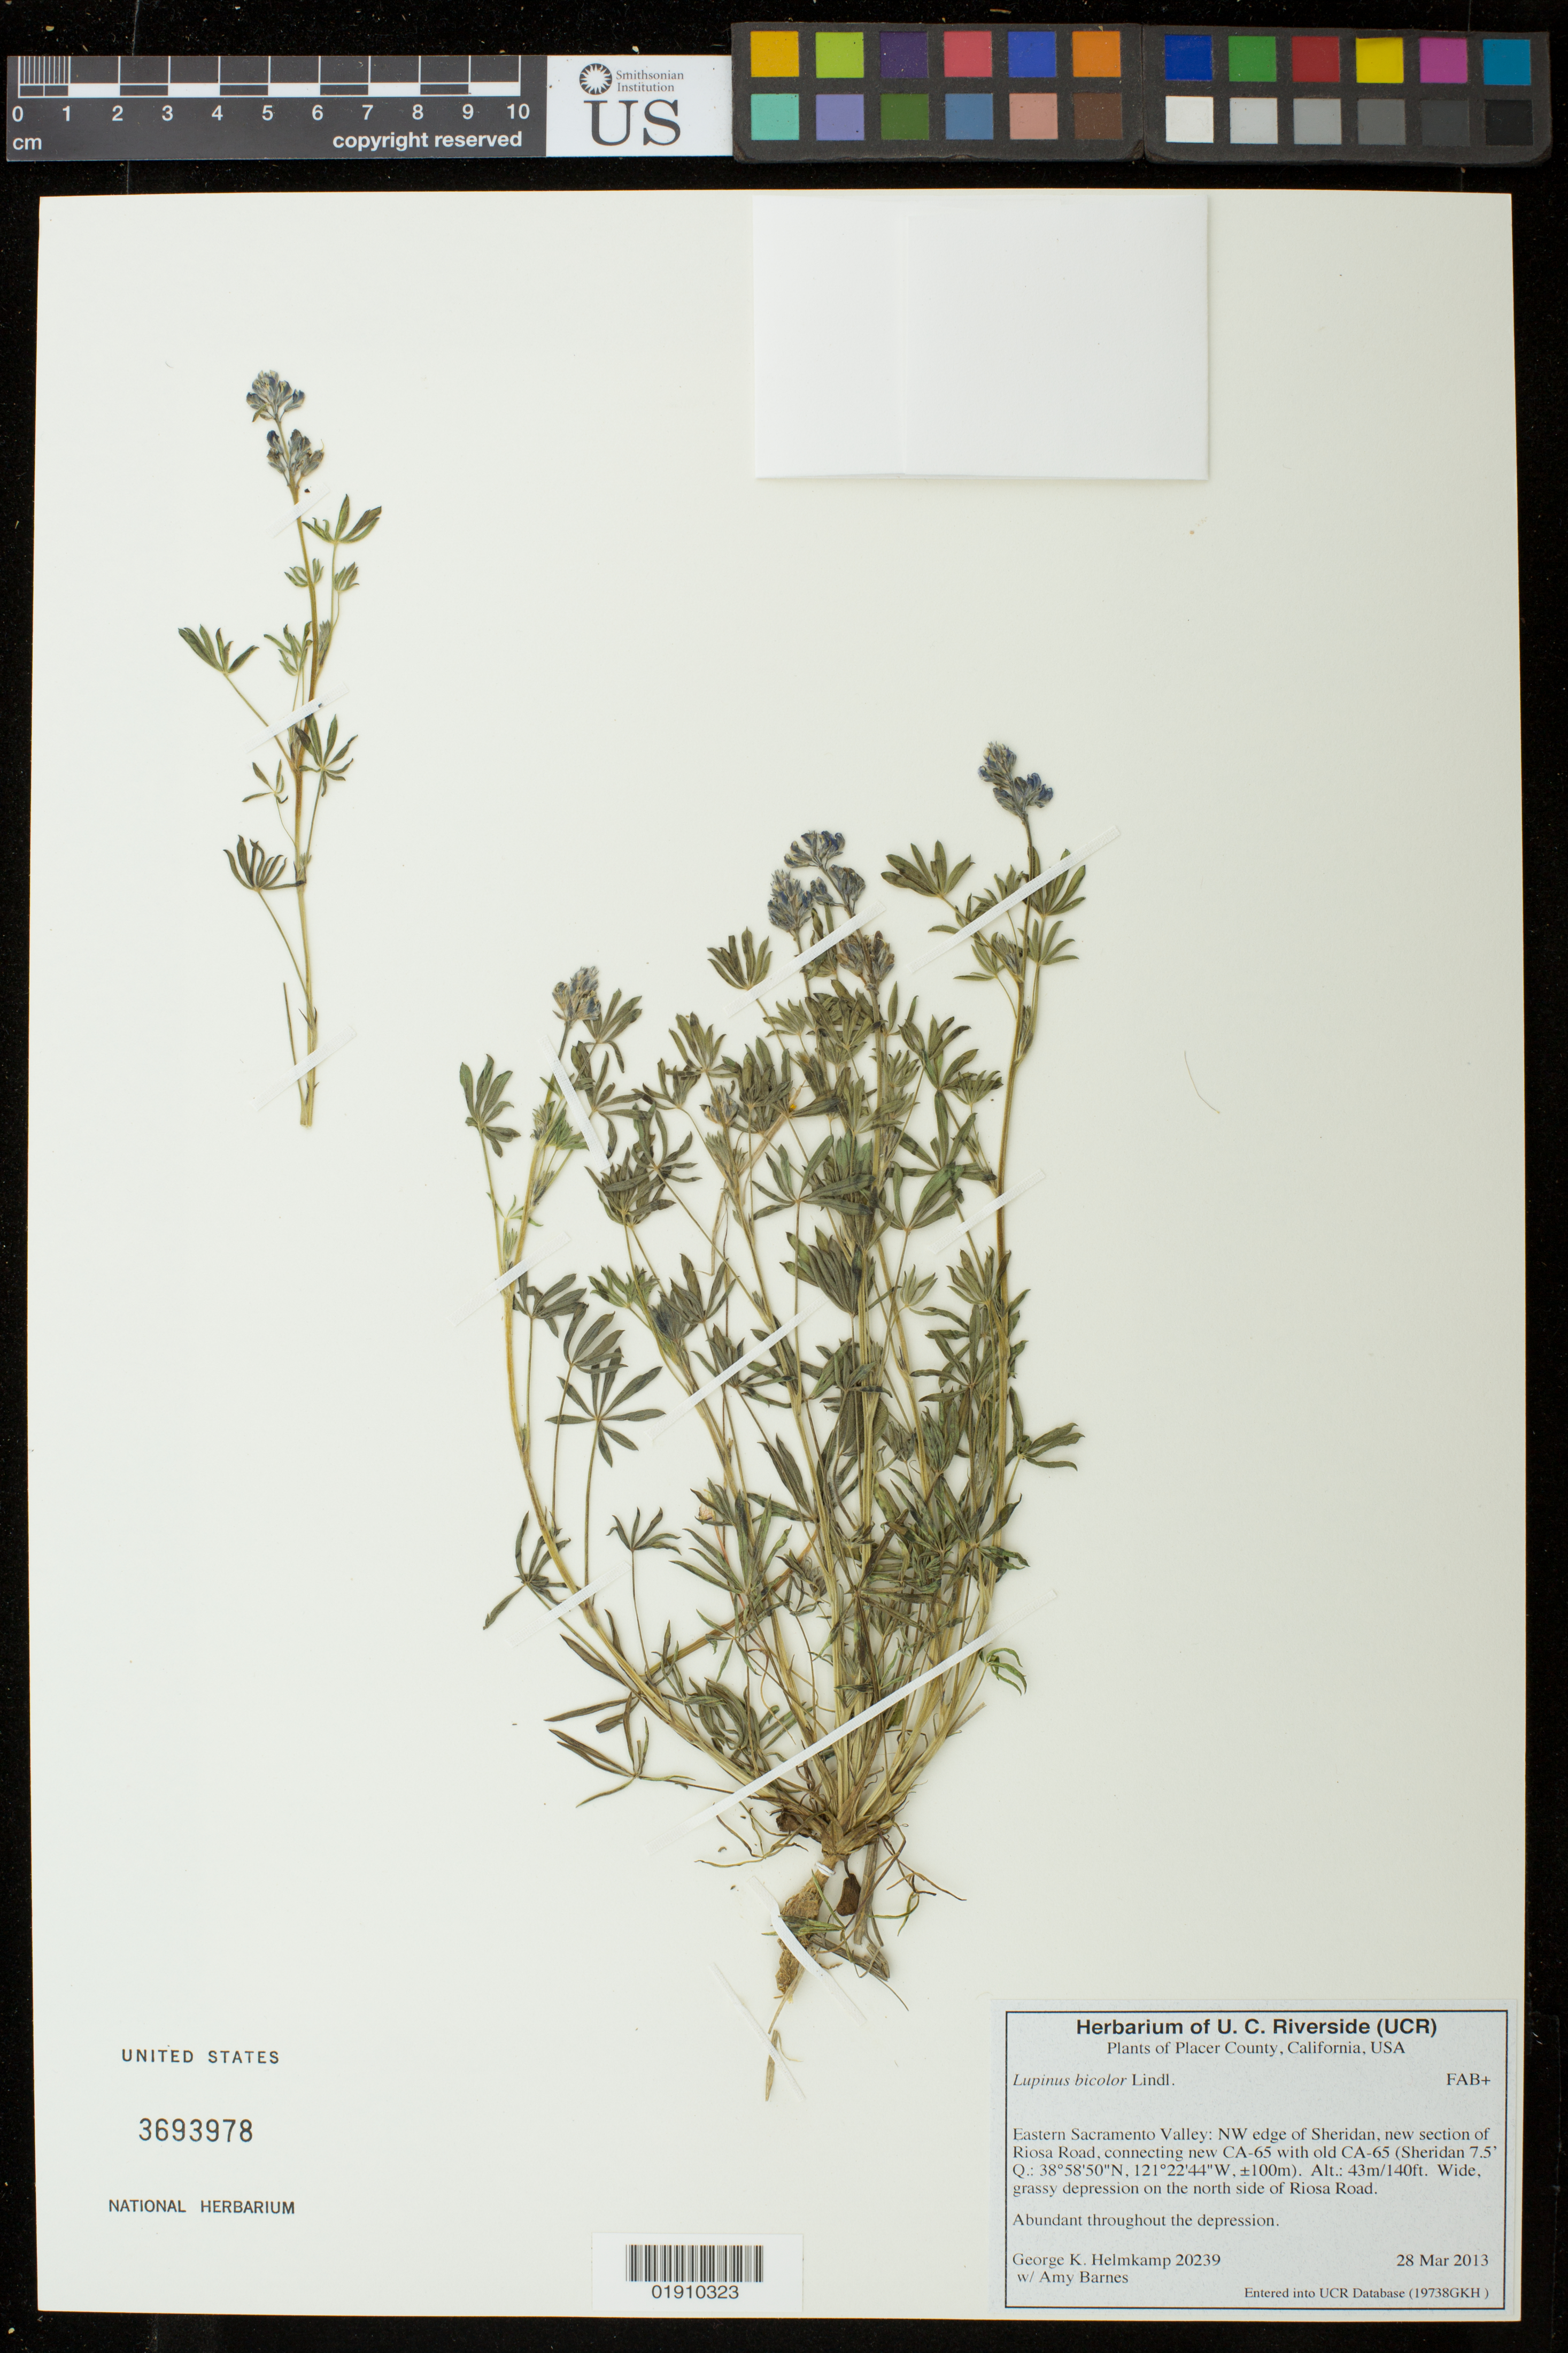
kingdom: Plantae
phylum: Tracheophyta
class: Magnoliopsida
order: Fabales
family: Fabaceae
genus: Lupinus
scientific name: Lupinus bicolor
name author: Lindl.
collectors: G. Helmkamp & A. Barnes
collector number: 20239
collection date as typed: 28 Mar 2013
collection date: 2013-03-28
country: United States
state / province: California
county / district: Placer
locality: Eastern Sacramento Valley: NW edge of Sheridan, new section of Riosa Road, connecting new CA-65 with old CA-65 (Sheridan 7.5'Q.: 38 58 50N, 121 22 44 W, +/- 100 m).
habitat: Wide, grassy depression on the north side of Riosa Road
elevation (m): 43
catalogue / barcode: US 3693978